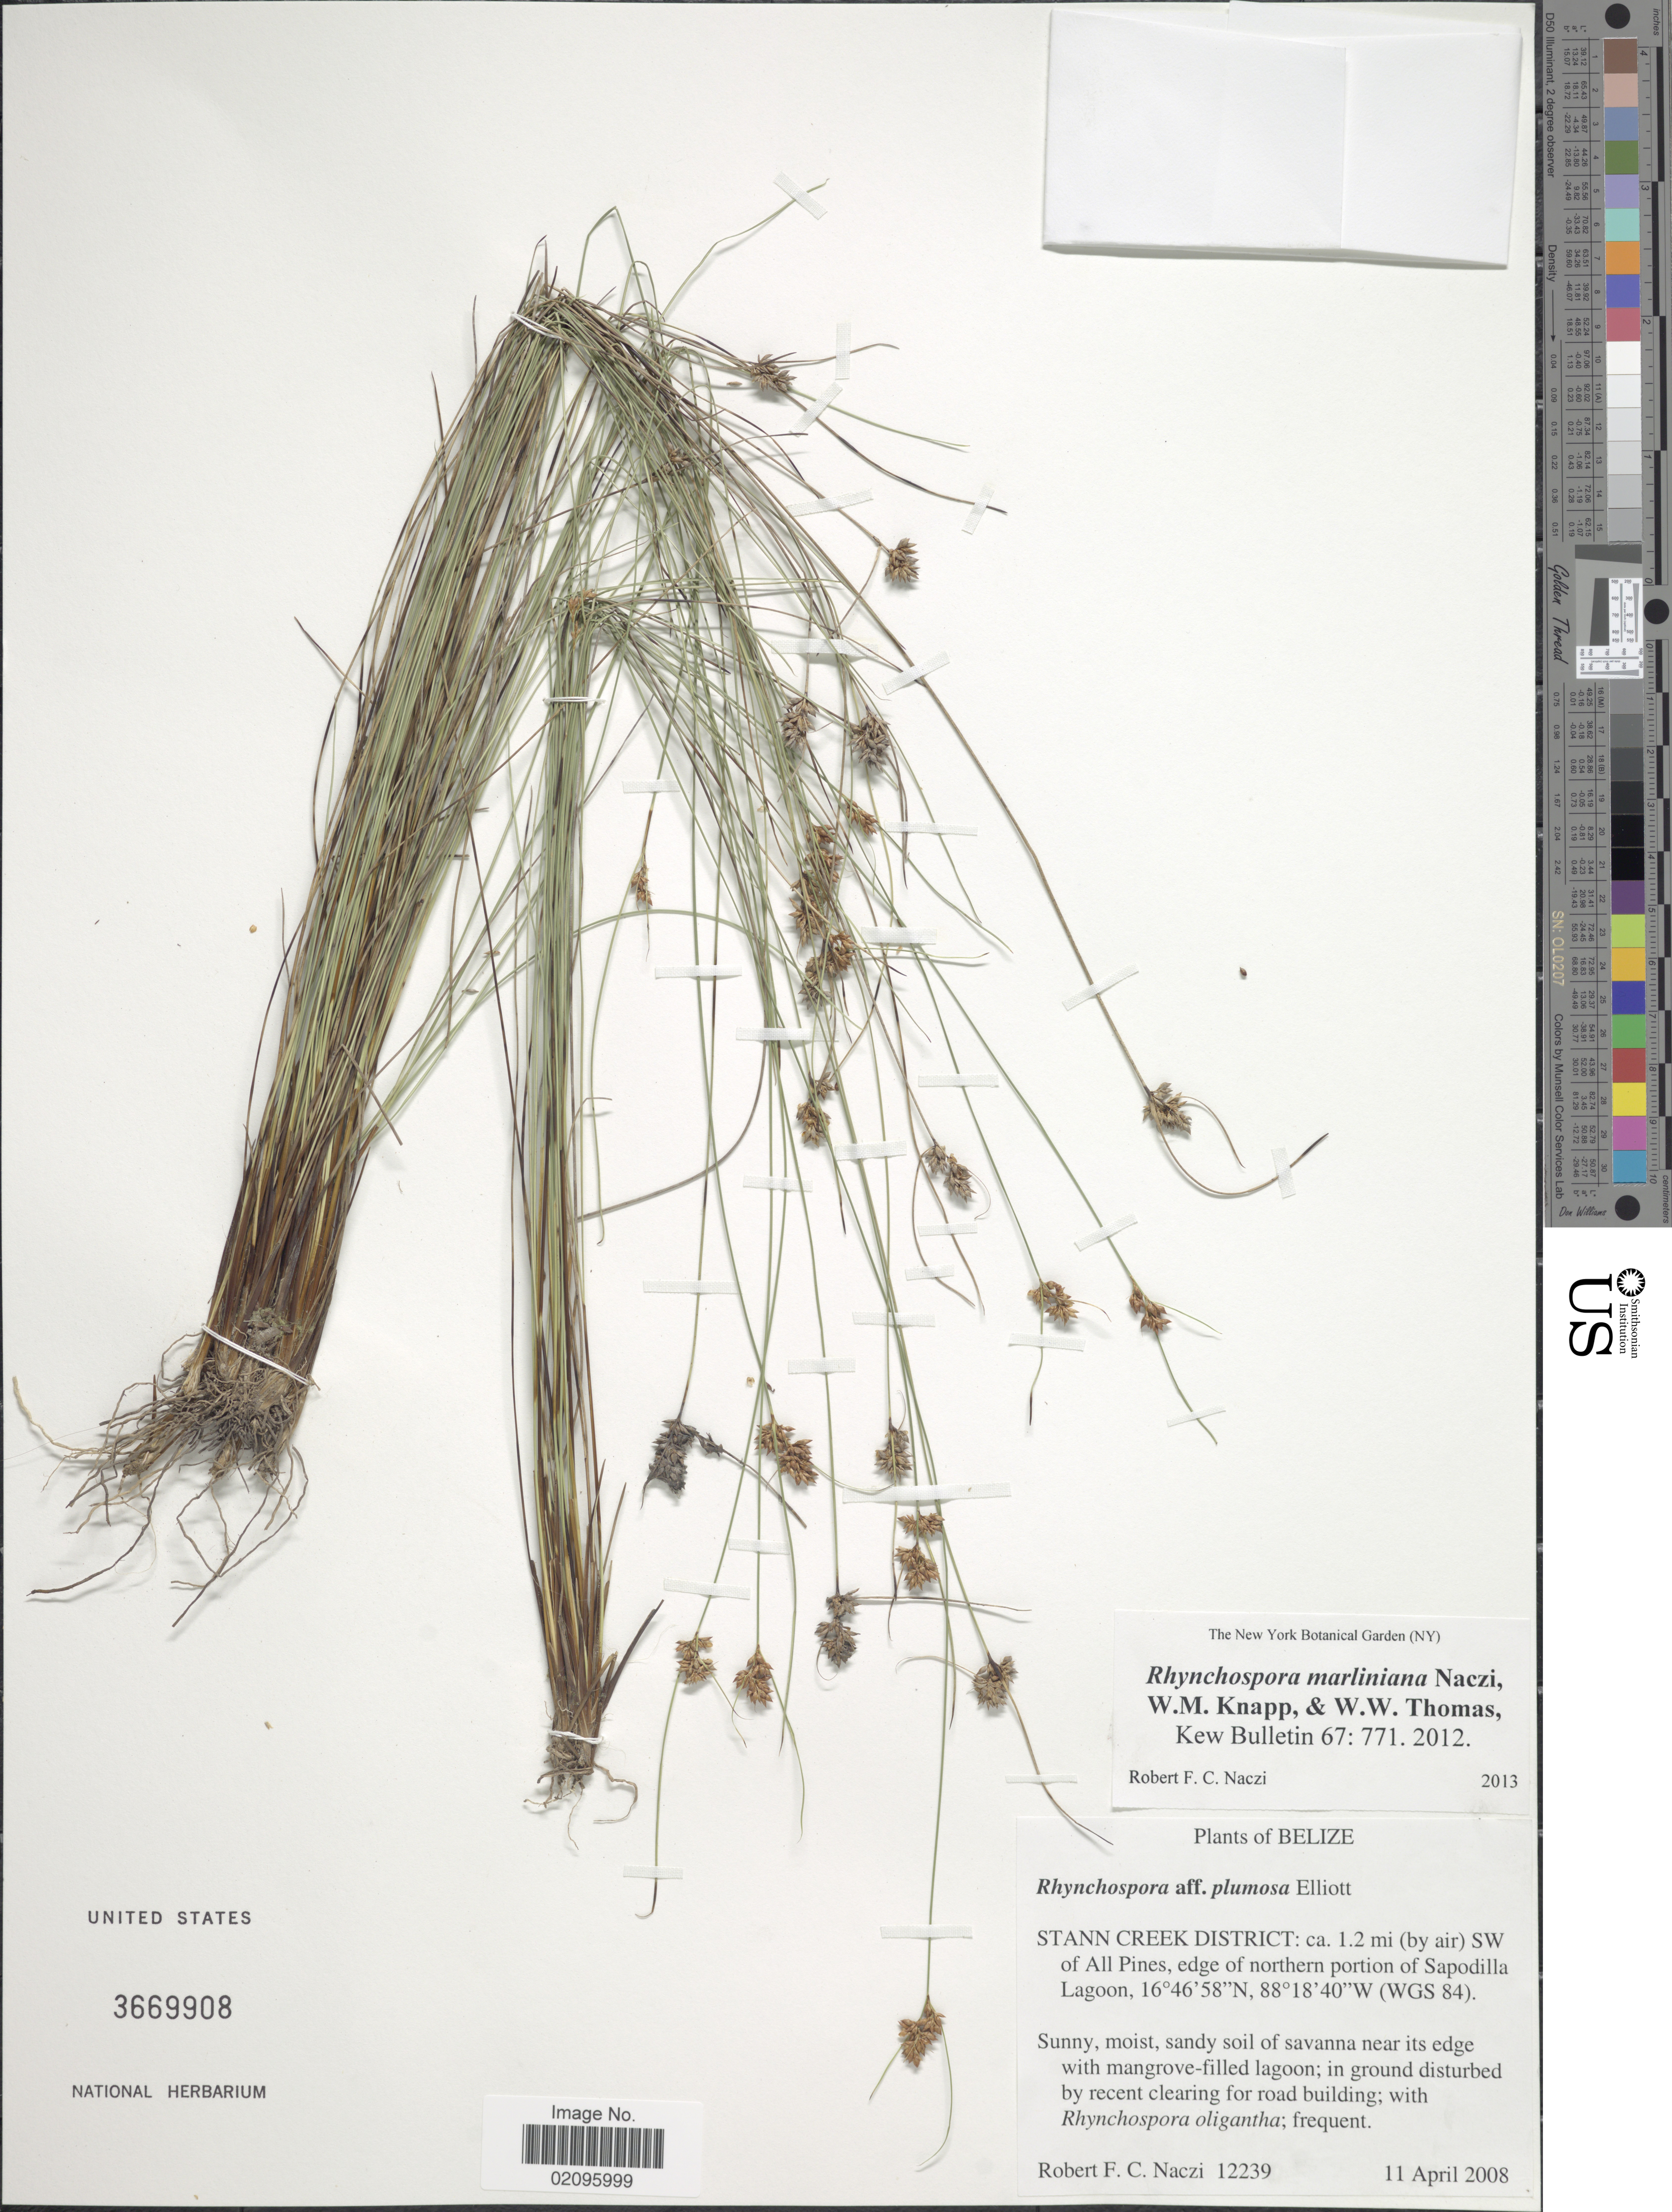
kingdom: Plantae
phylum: Tracheophyta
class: Liliopsida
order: Poales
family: Cyperaceae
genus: Rhynchospora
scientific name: Rhynchospora marliniana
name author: Naczi et al.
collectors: R. F. C. Naczi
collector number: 12239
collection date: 2008-04-11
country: Belize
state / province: Stann Creek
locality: Ca. 1.2 mi (by air) SW of All Pines, edge of northern portion of Sapodilla Lagoon, (WGS 84).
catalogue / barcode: US 3669908